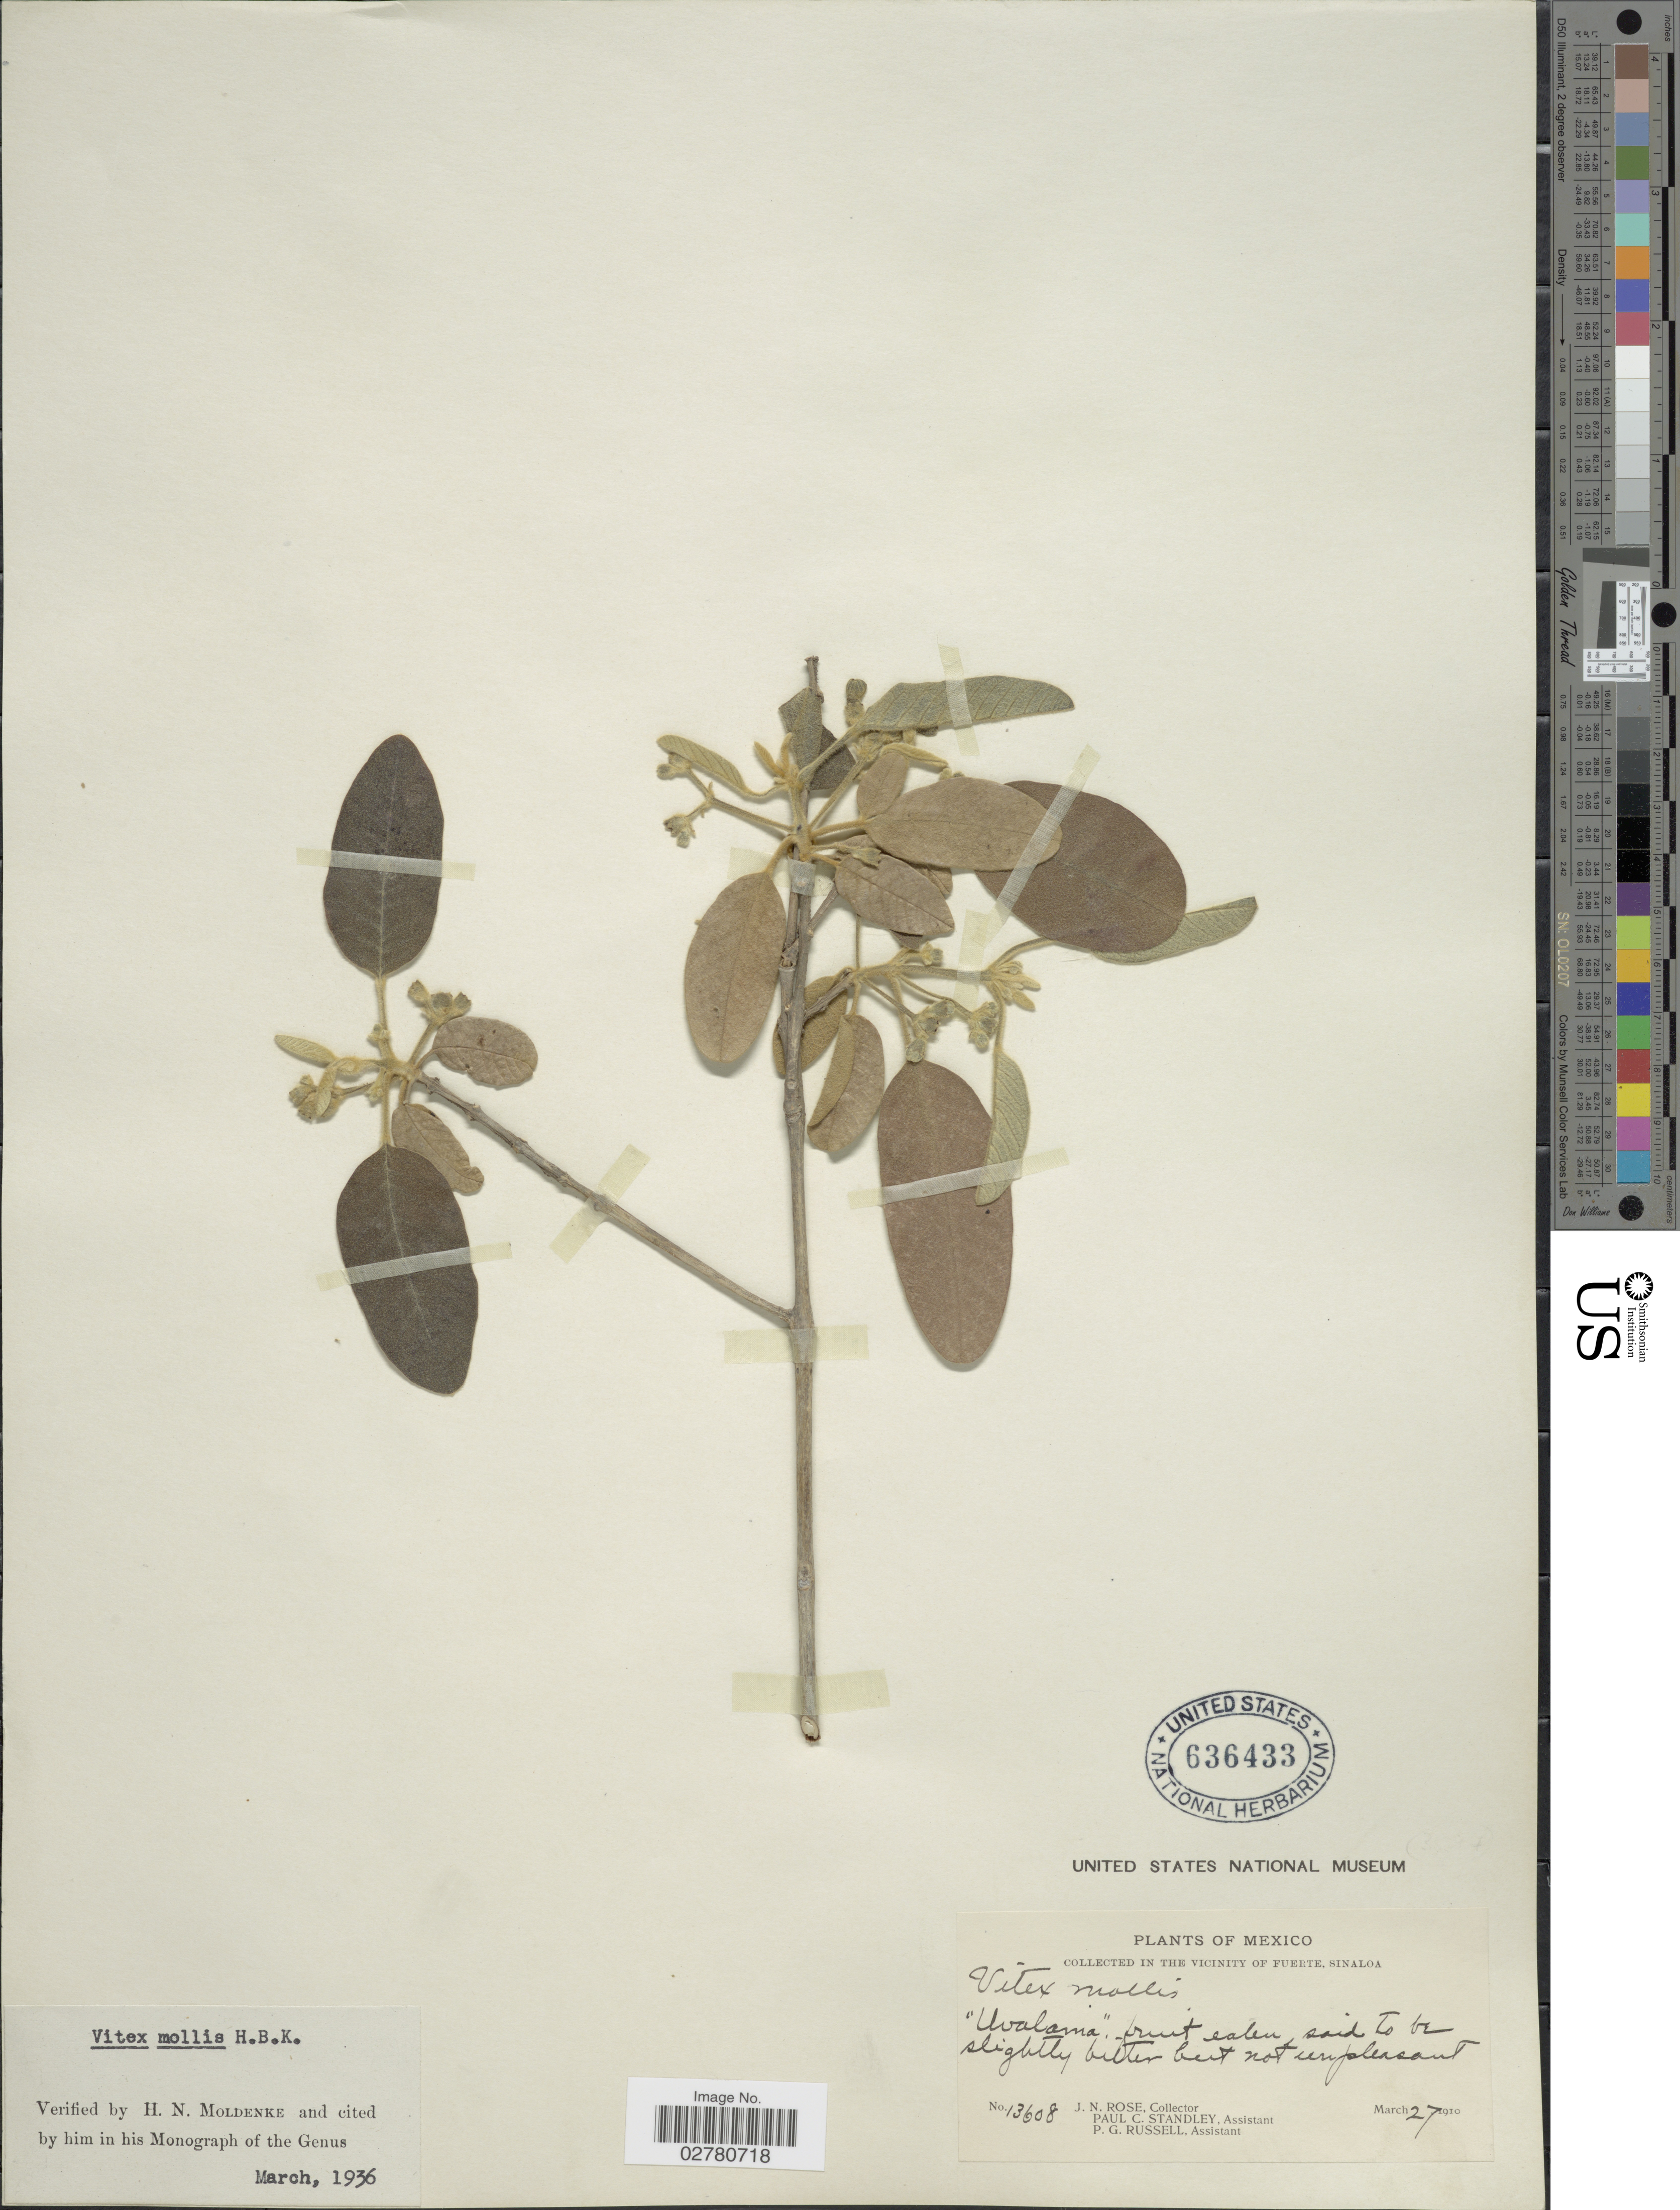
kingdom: Plantae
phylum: Tracheophyta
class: Magnoliopsida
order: Lamiales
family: Lamiaceae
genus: Vitex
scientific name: Vitex mollis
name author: Kunth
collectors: J. N. Rose, P. C. Standley & P. G. Russell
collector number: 13608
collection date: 1910-03-27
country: Mexico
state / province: Sinaloa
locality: In the vicinity of Fuerte.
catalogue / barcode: US 636433